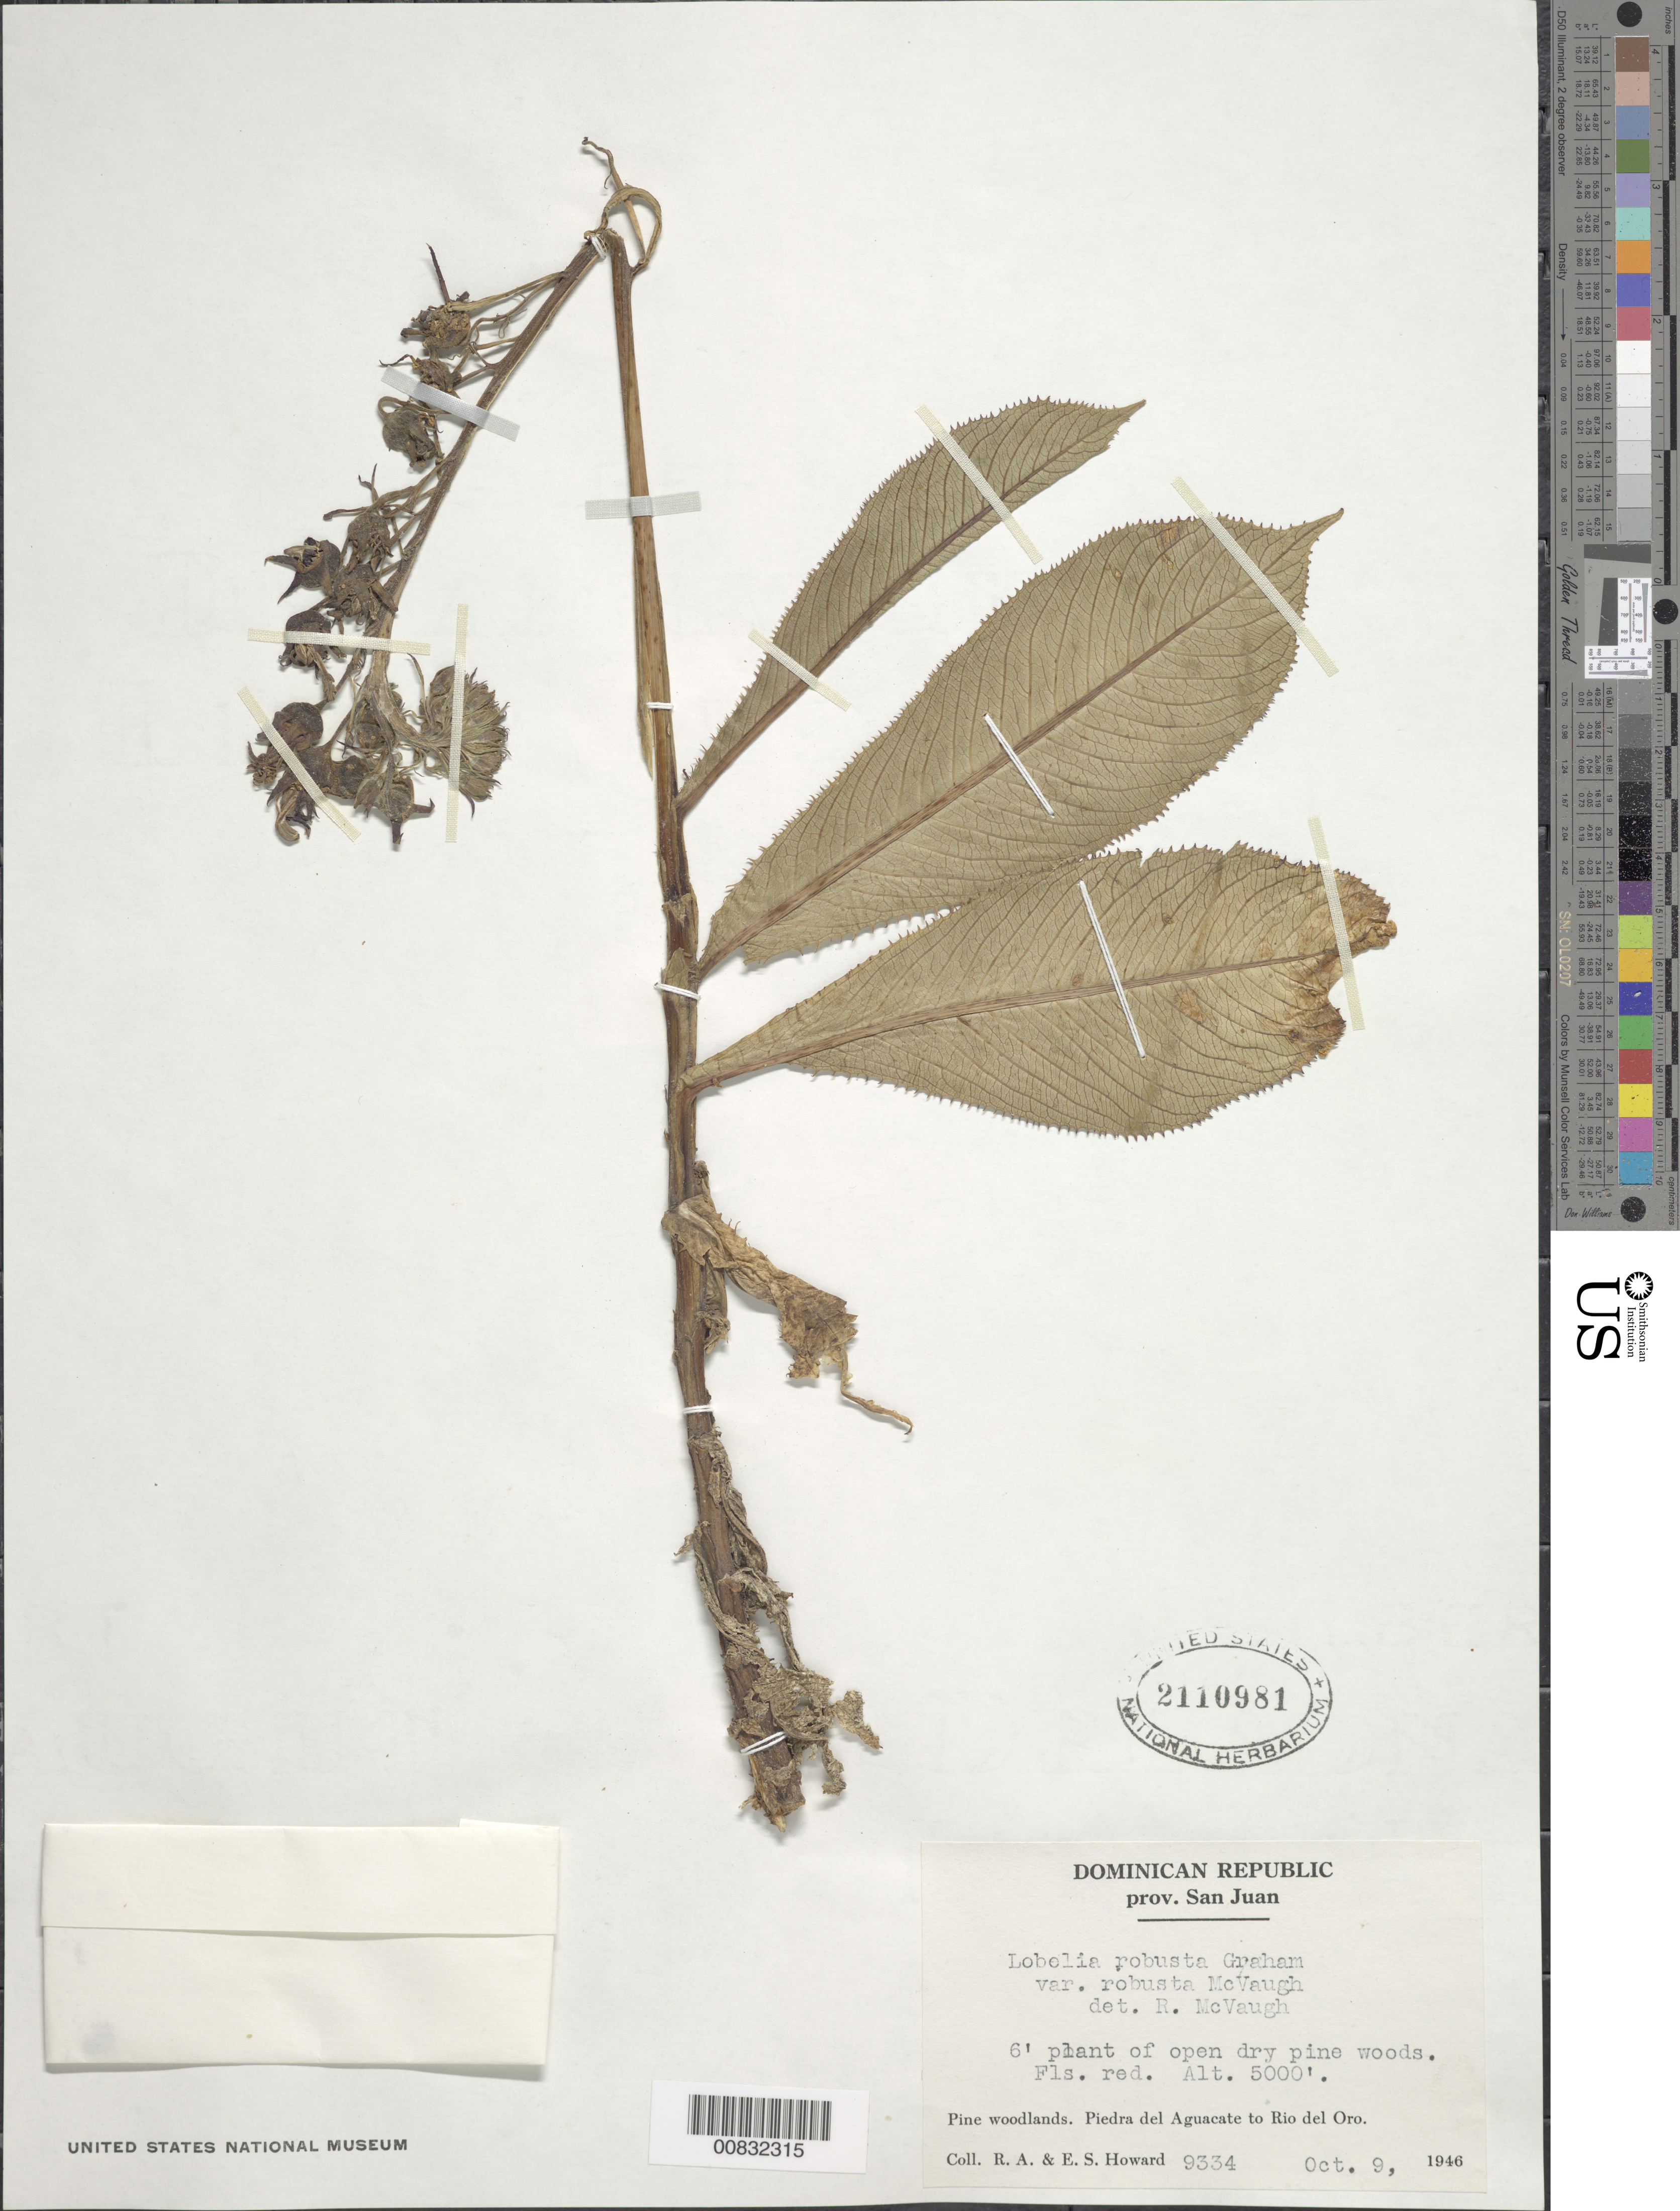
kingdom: Plantae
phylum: Tracheophyta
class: Magnoliopsida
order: Asterales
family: Campanulaceae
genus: Lobelia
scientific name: Lobelia robusta var. robusta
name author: Graham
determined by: McVaugh, R.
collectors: R. A. Howard & E. S. Howard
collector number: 9334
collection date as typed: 09 Oct 1946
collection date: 1946-10-09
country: Dominican Republic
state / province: San Juan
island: Hispaniola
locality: Piedra del Aguacate to Rio del Oro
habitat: Open dry pine woods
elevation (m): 1524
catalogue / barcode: US 2110981